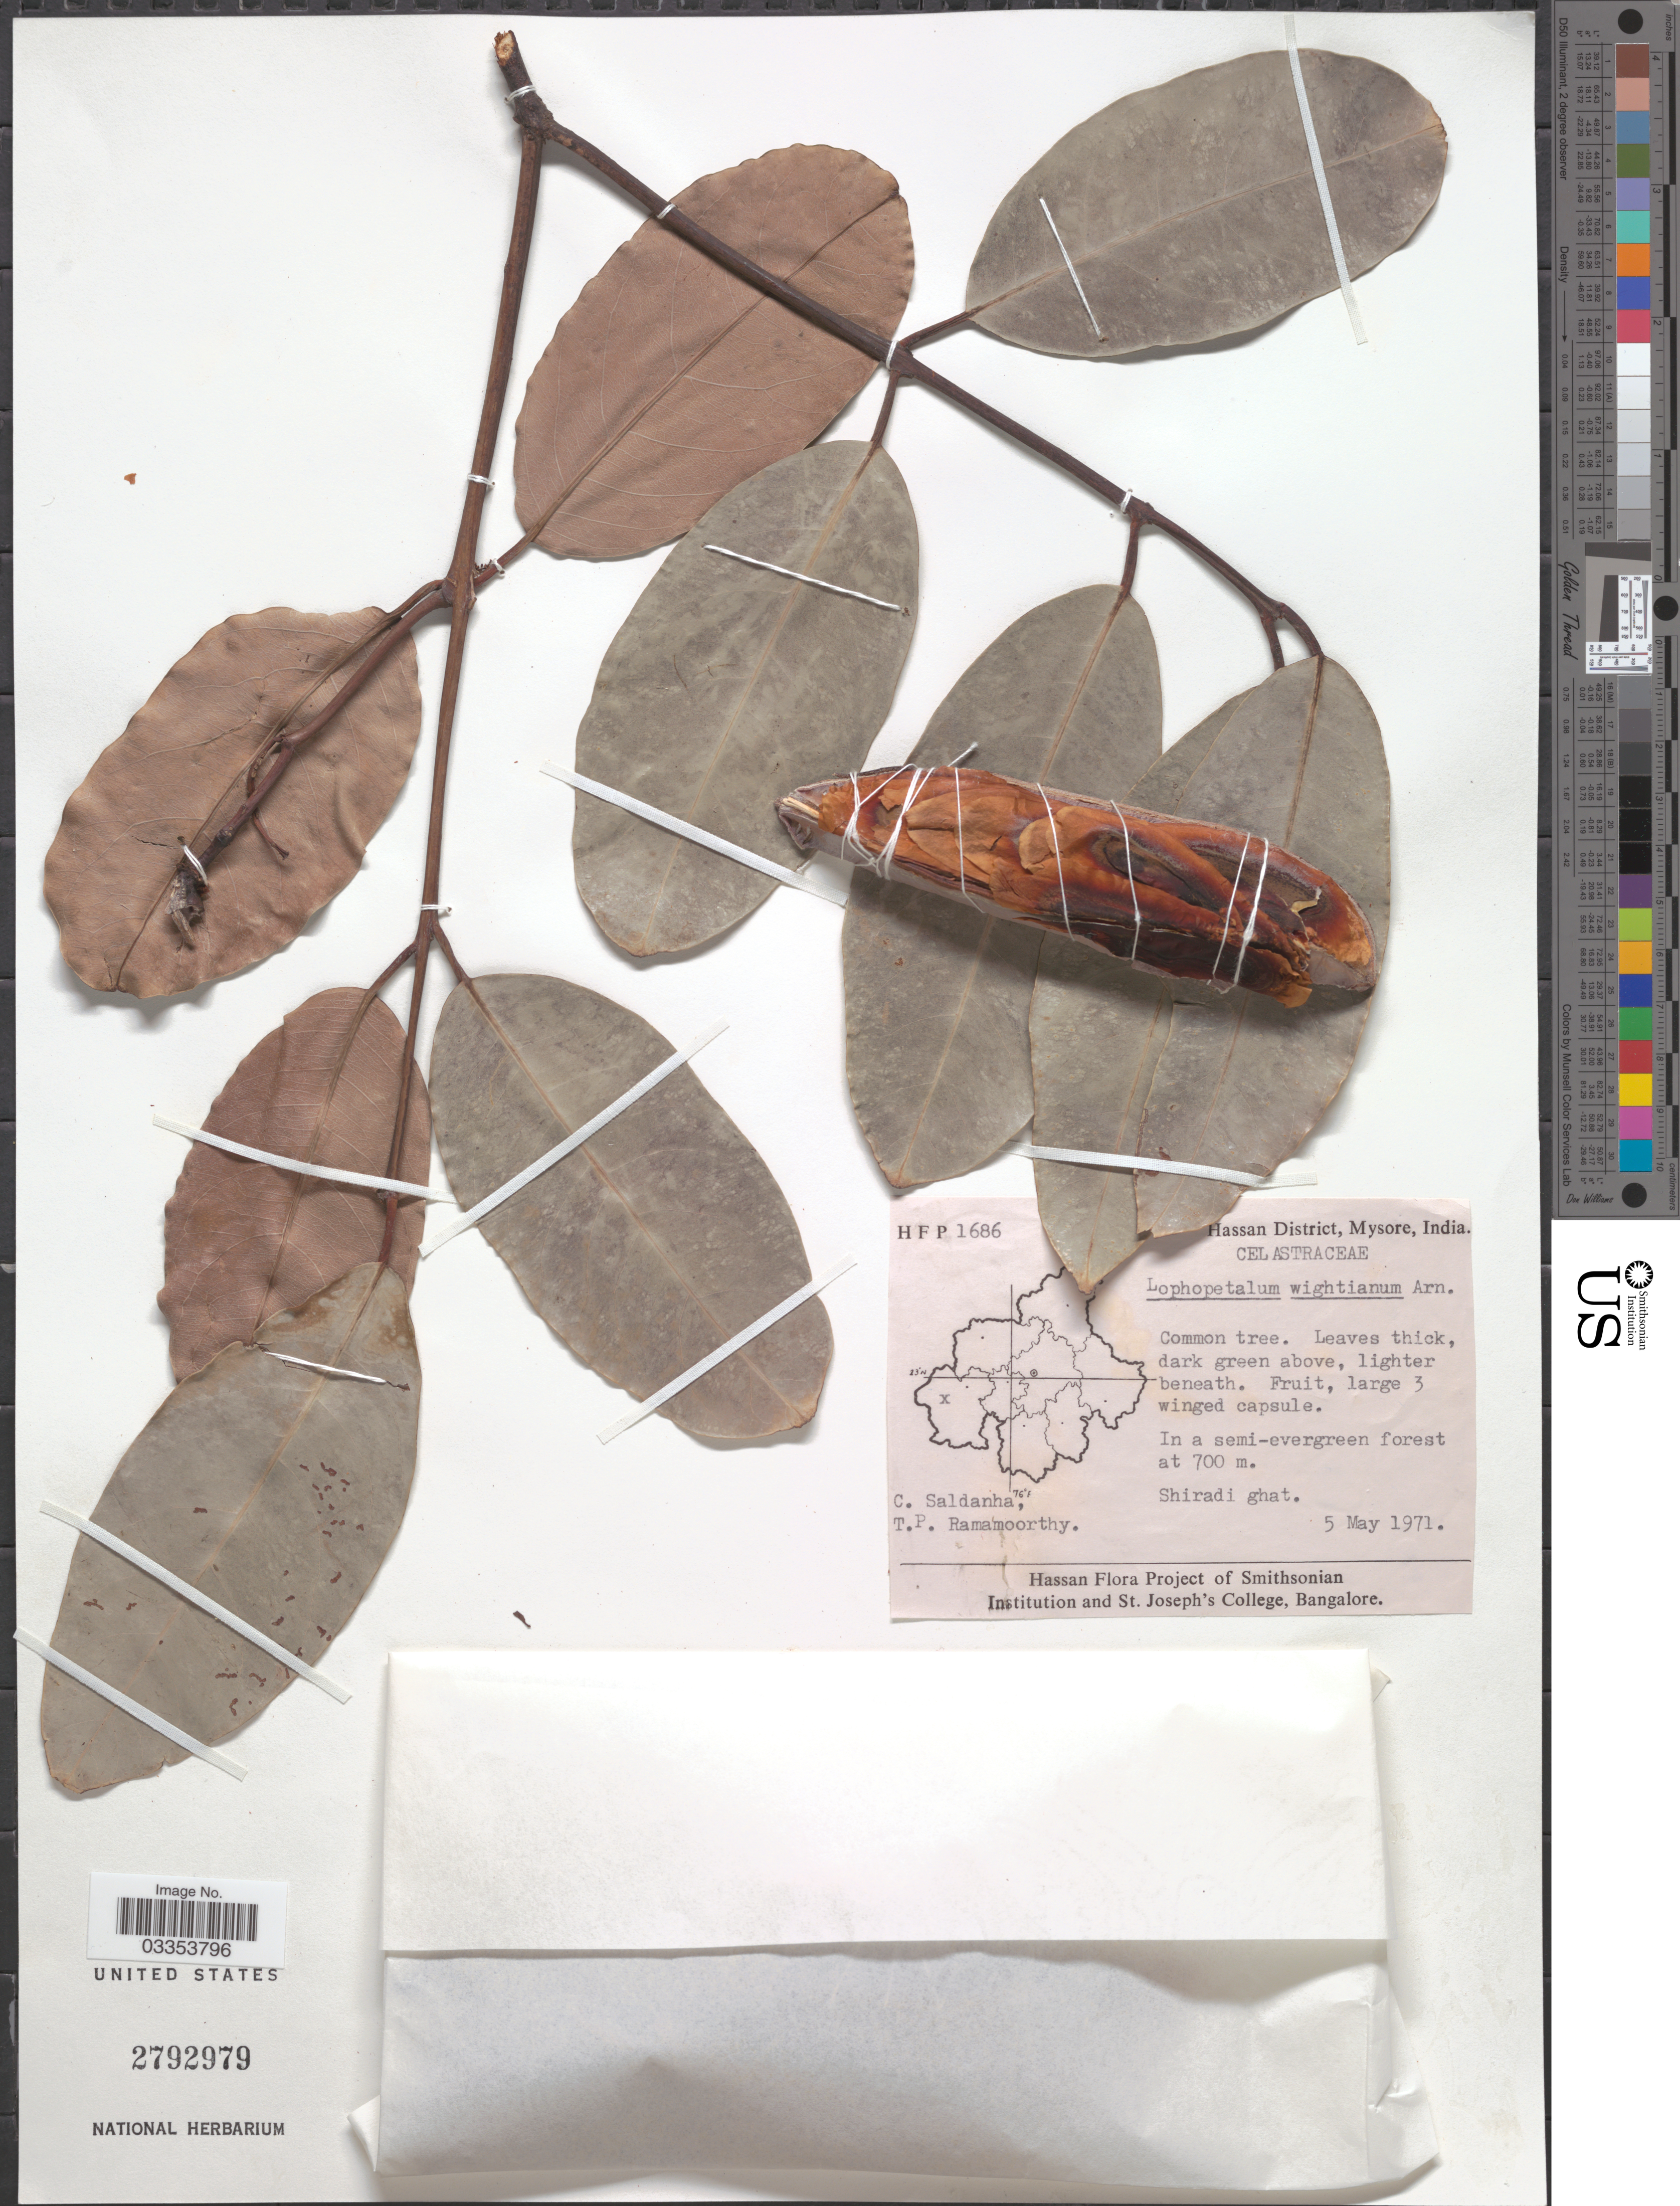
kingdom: Plantae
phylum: Tracheophyta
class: Magnoliopsida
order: Celastrales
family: Celastraceae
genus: Lophopetalum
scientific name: Lophopetalum wightianum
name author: Arn.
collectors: C. J. Saldanha & T. P. Ramamoorthy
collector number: HFP 1686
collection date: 1971-05-05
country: India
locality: Hassan District, Mysore. Shiradi ghat.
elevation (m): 700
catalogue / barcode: US 2792979